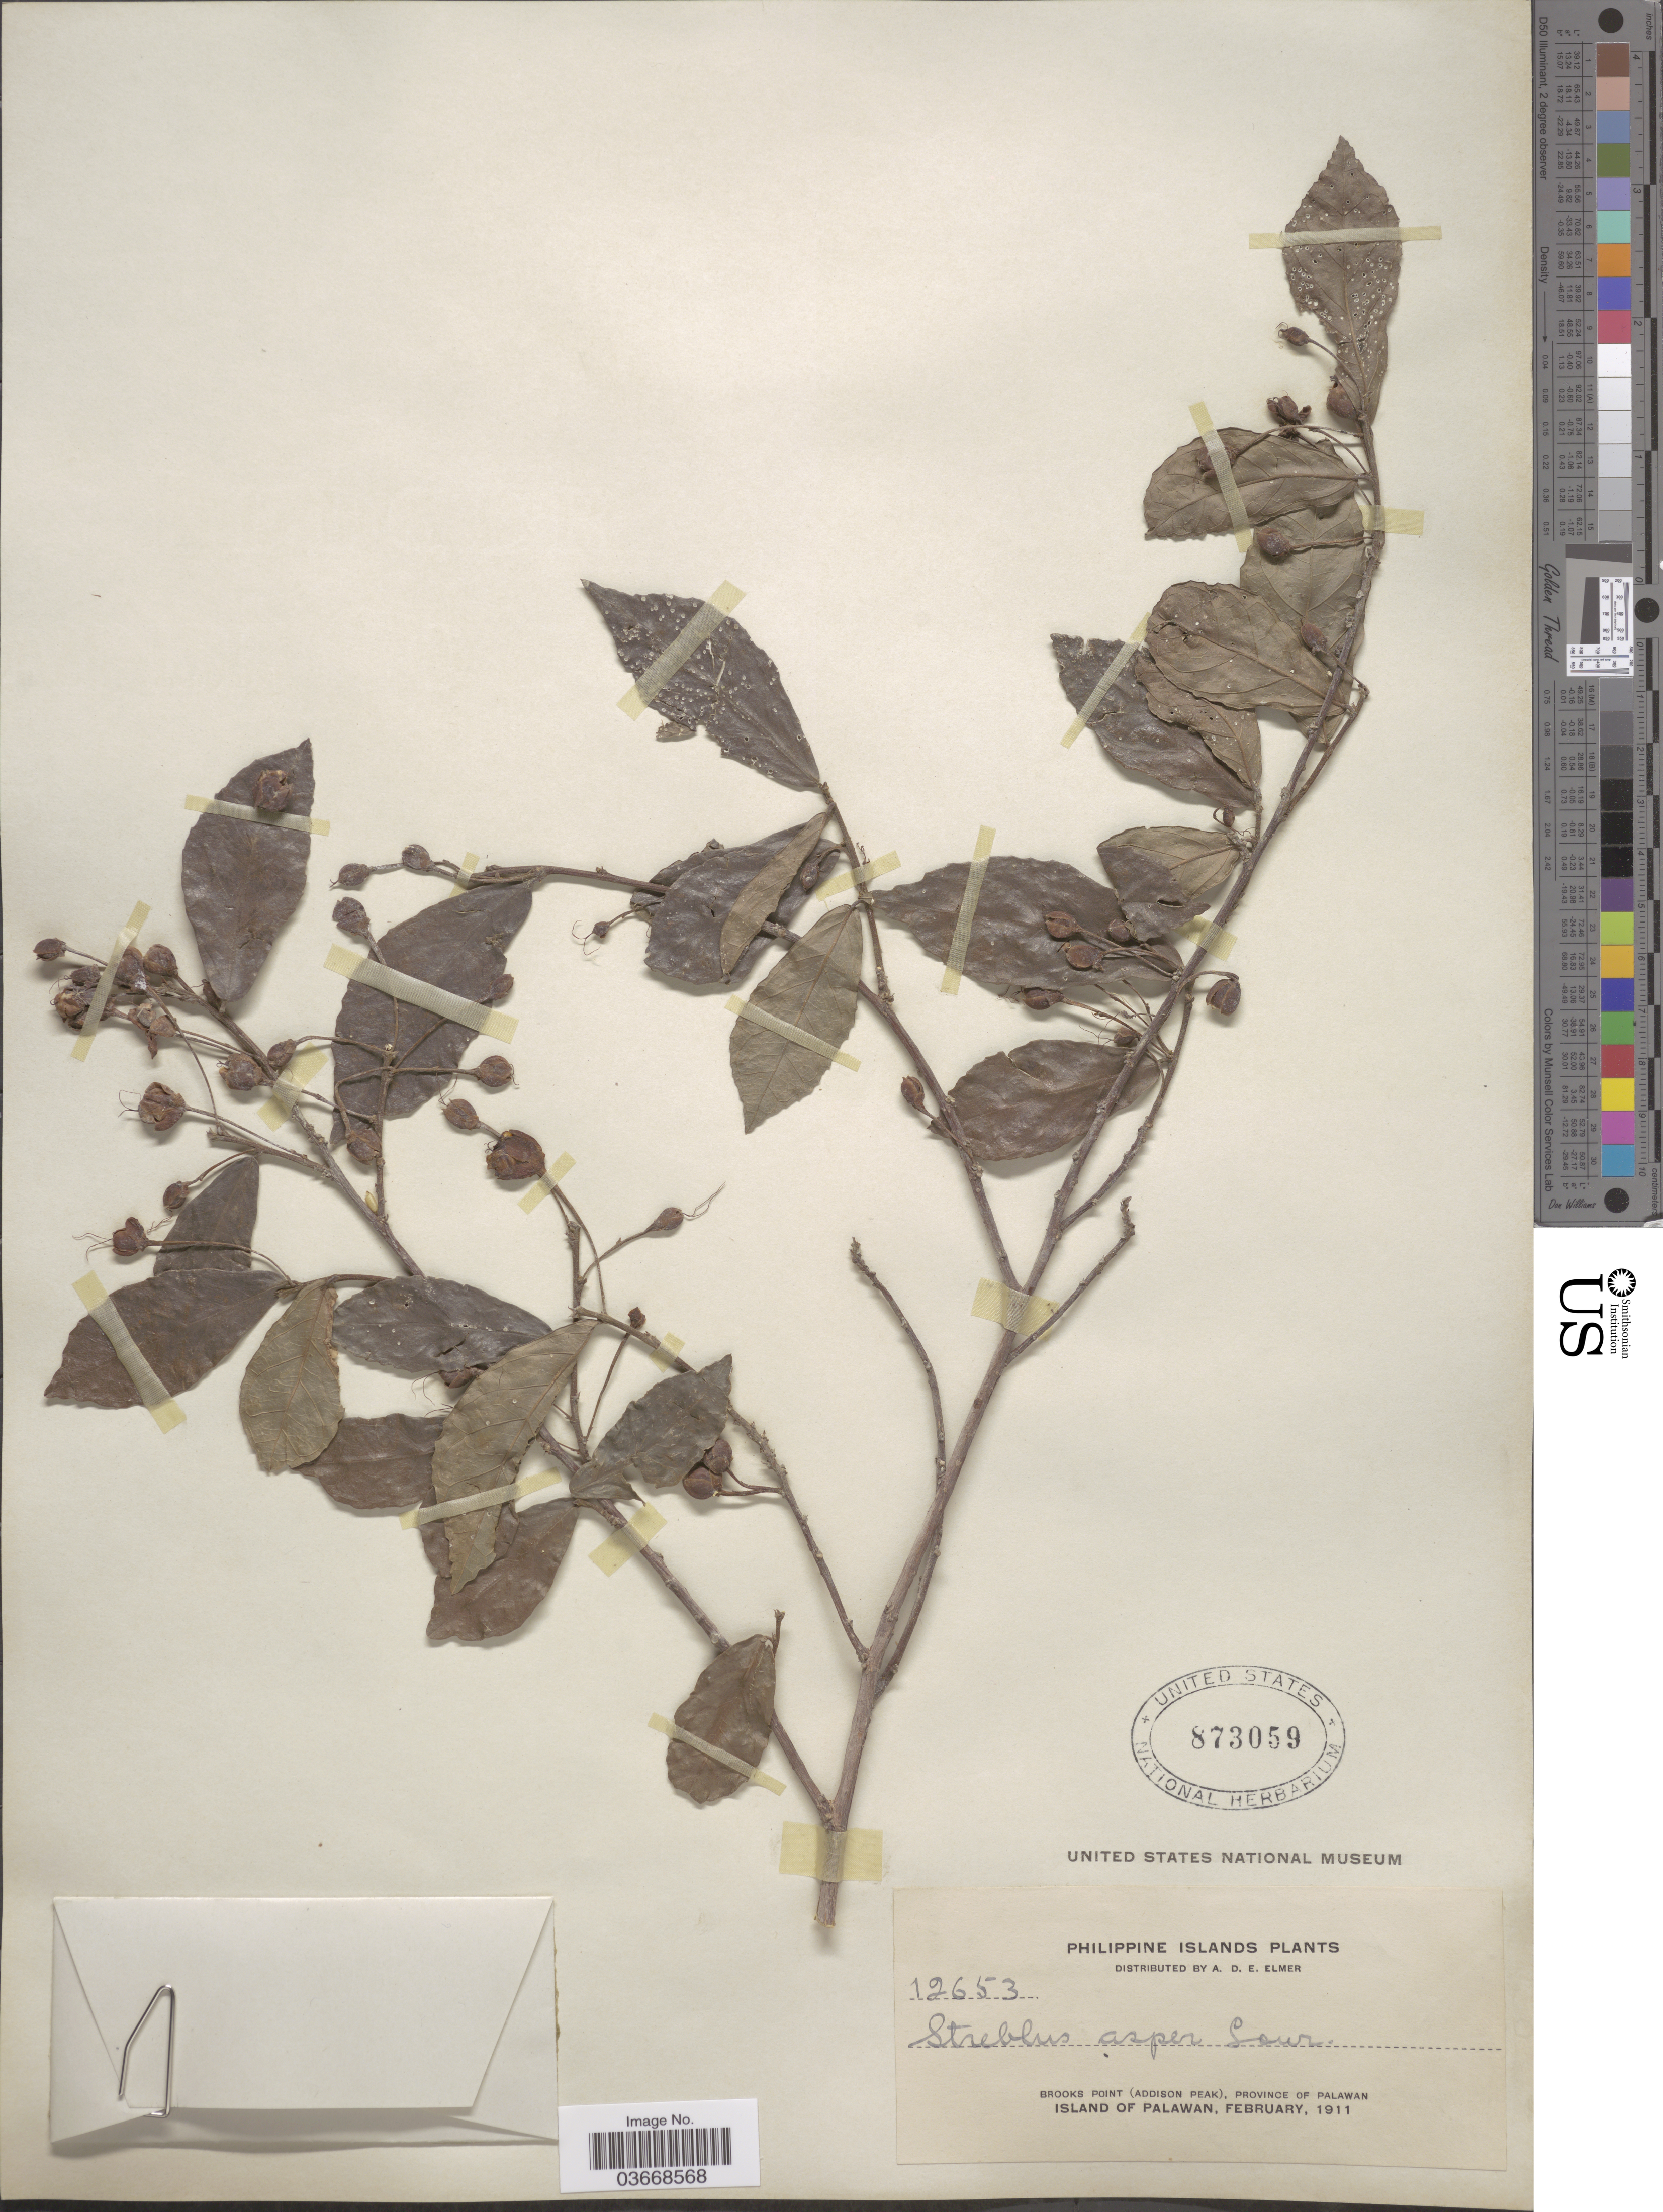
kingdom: Plantae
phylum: Tracheophyta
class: Magnoliopsida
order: Rosales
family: Moraceae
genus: Streblus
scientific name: Streblus asper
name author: Lour.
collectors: A. D. E. Elmer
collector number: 12653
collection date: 1911-02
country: Philippines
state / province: Mimaropa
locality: Brooks Point (Addison Peak), Province of Palawan. Island of Palawan.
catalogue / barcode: US 873059